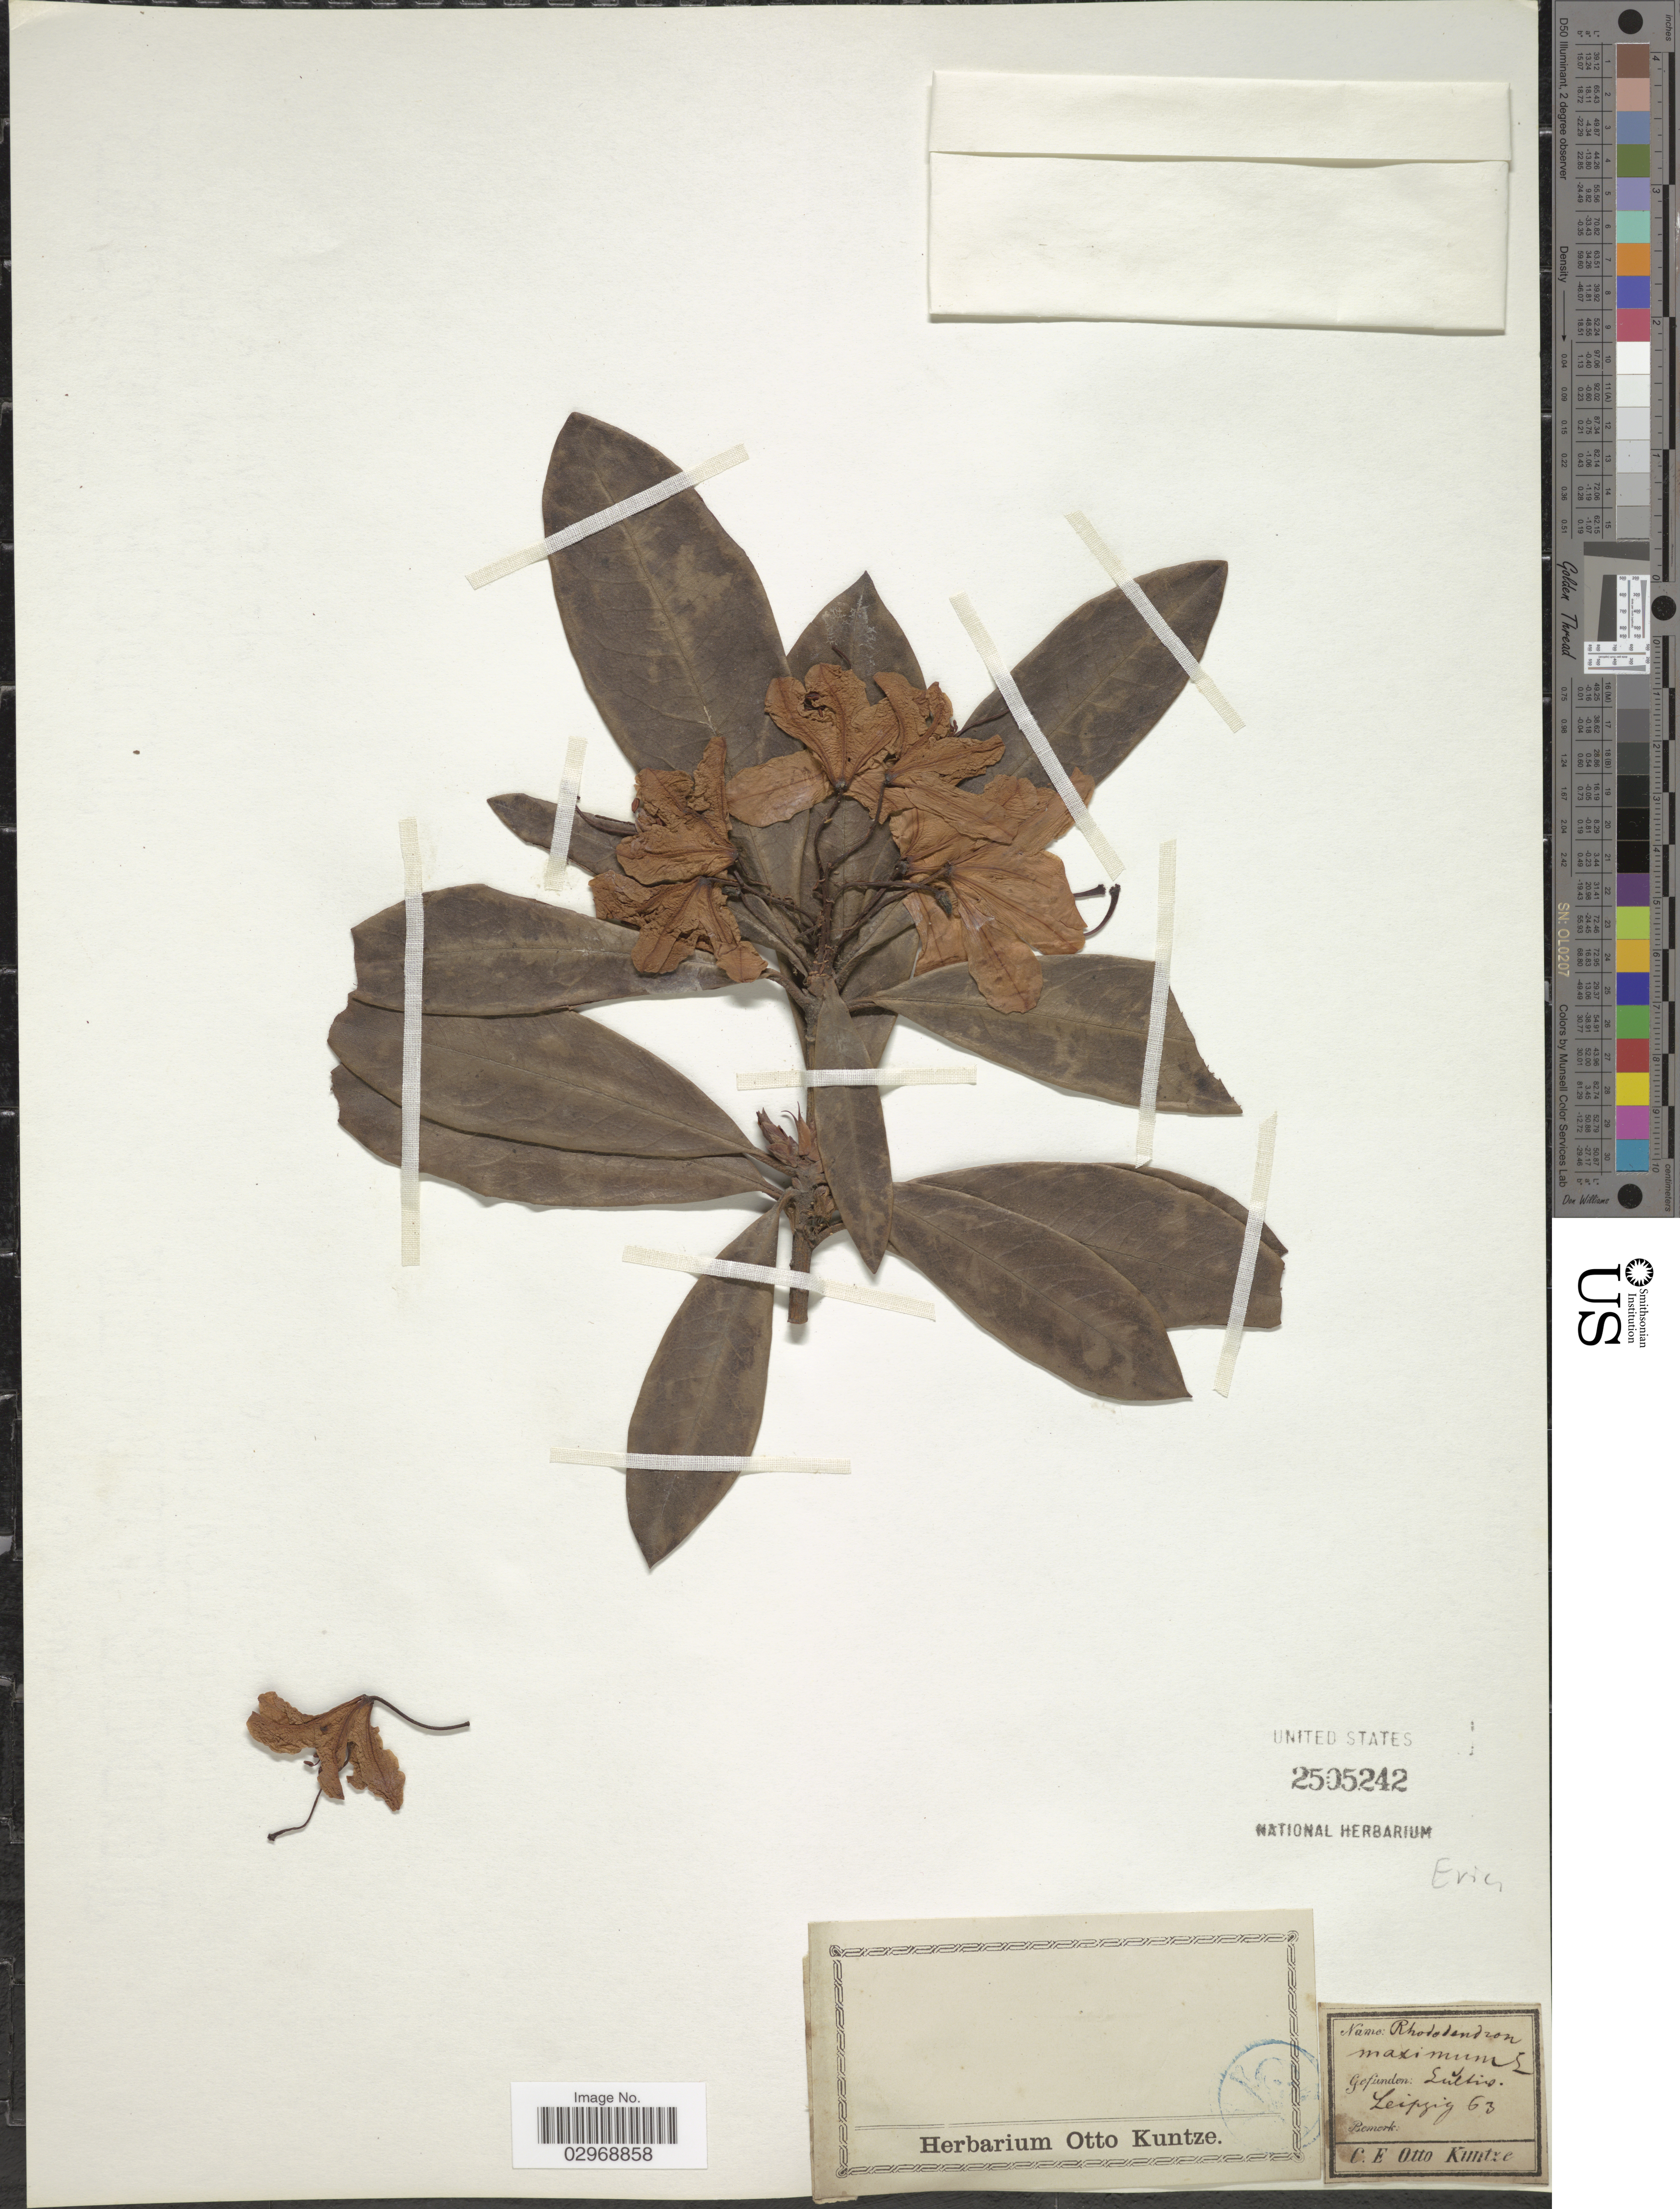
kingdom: Plantae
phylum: Tracheophyta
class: Magnoliopsida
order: Ericales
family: Ericaceae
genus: Rhododendron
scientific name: Rhododendron maximum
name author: L.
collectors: C.E.O. Kuntze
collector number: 63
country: Germany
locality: Lultino. [interpreted] Leipzig.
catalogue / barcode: US 2505242